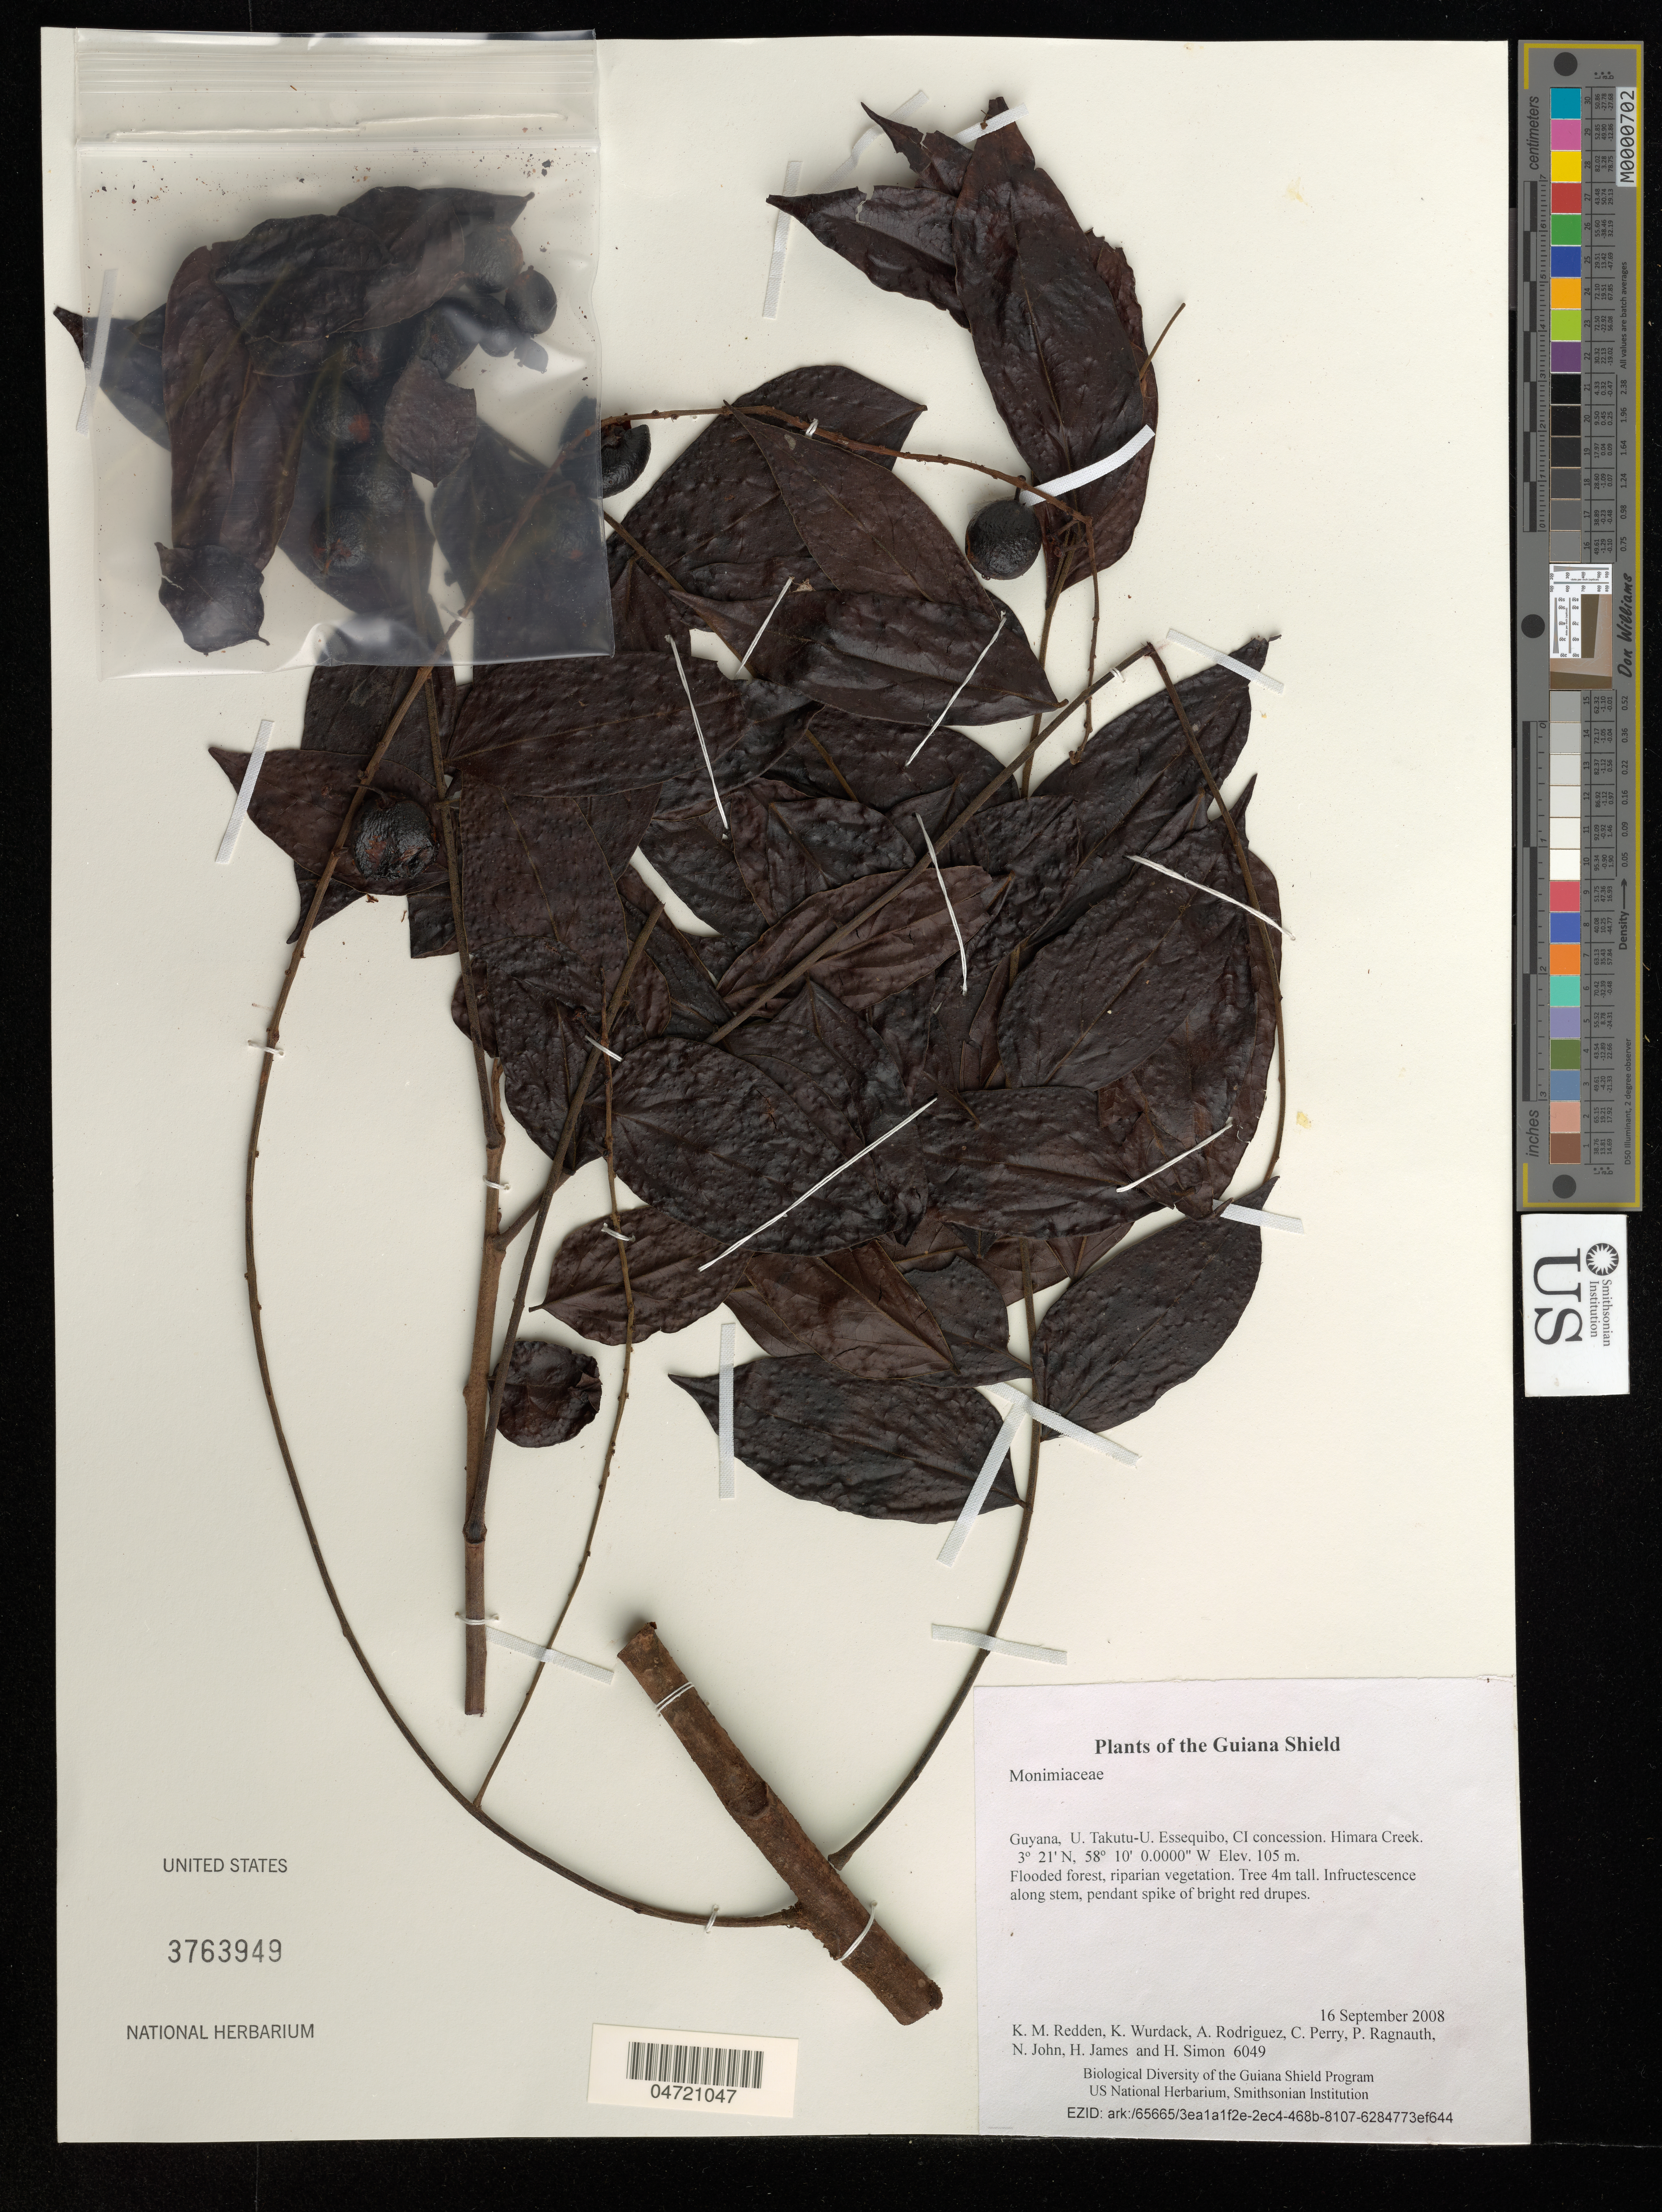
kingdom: Plantae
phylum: Tracheophyta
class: Magnoliopsida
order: Laurales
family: Monimiaceae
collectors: K. M. Redden, K. Wurdack, A. Rodriguez, C. Perry, P. Ragnauth, N. John, H. James & H. Simon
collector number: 6049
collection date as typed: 16 September 2008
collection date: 2008-09-16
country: Guyana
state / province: U. Takutu-U. Essequibo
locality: CI concession. Himara Creek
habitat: Flooded forest, riparian vegetation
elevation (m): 105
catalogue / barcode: US 3763949